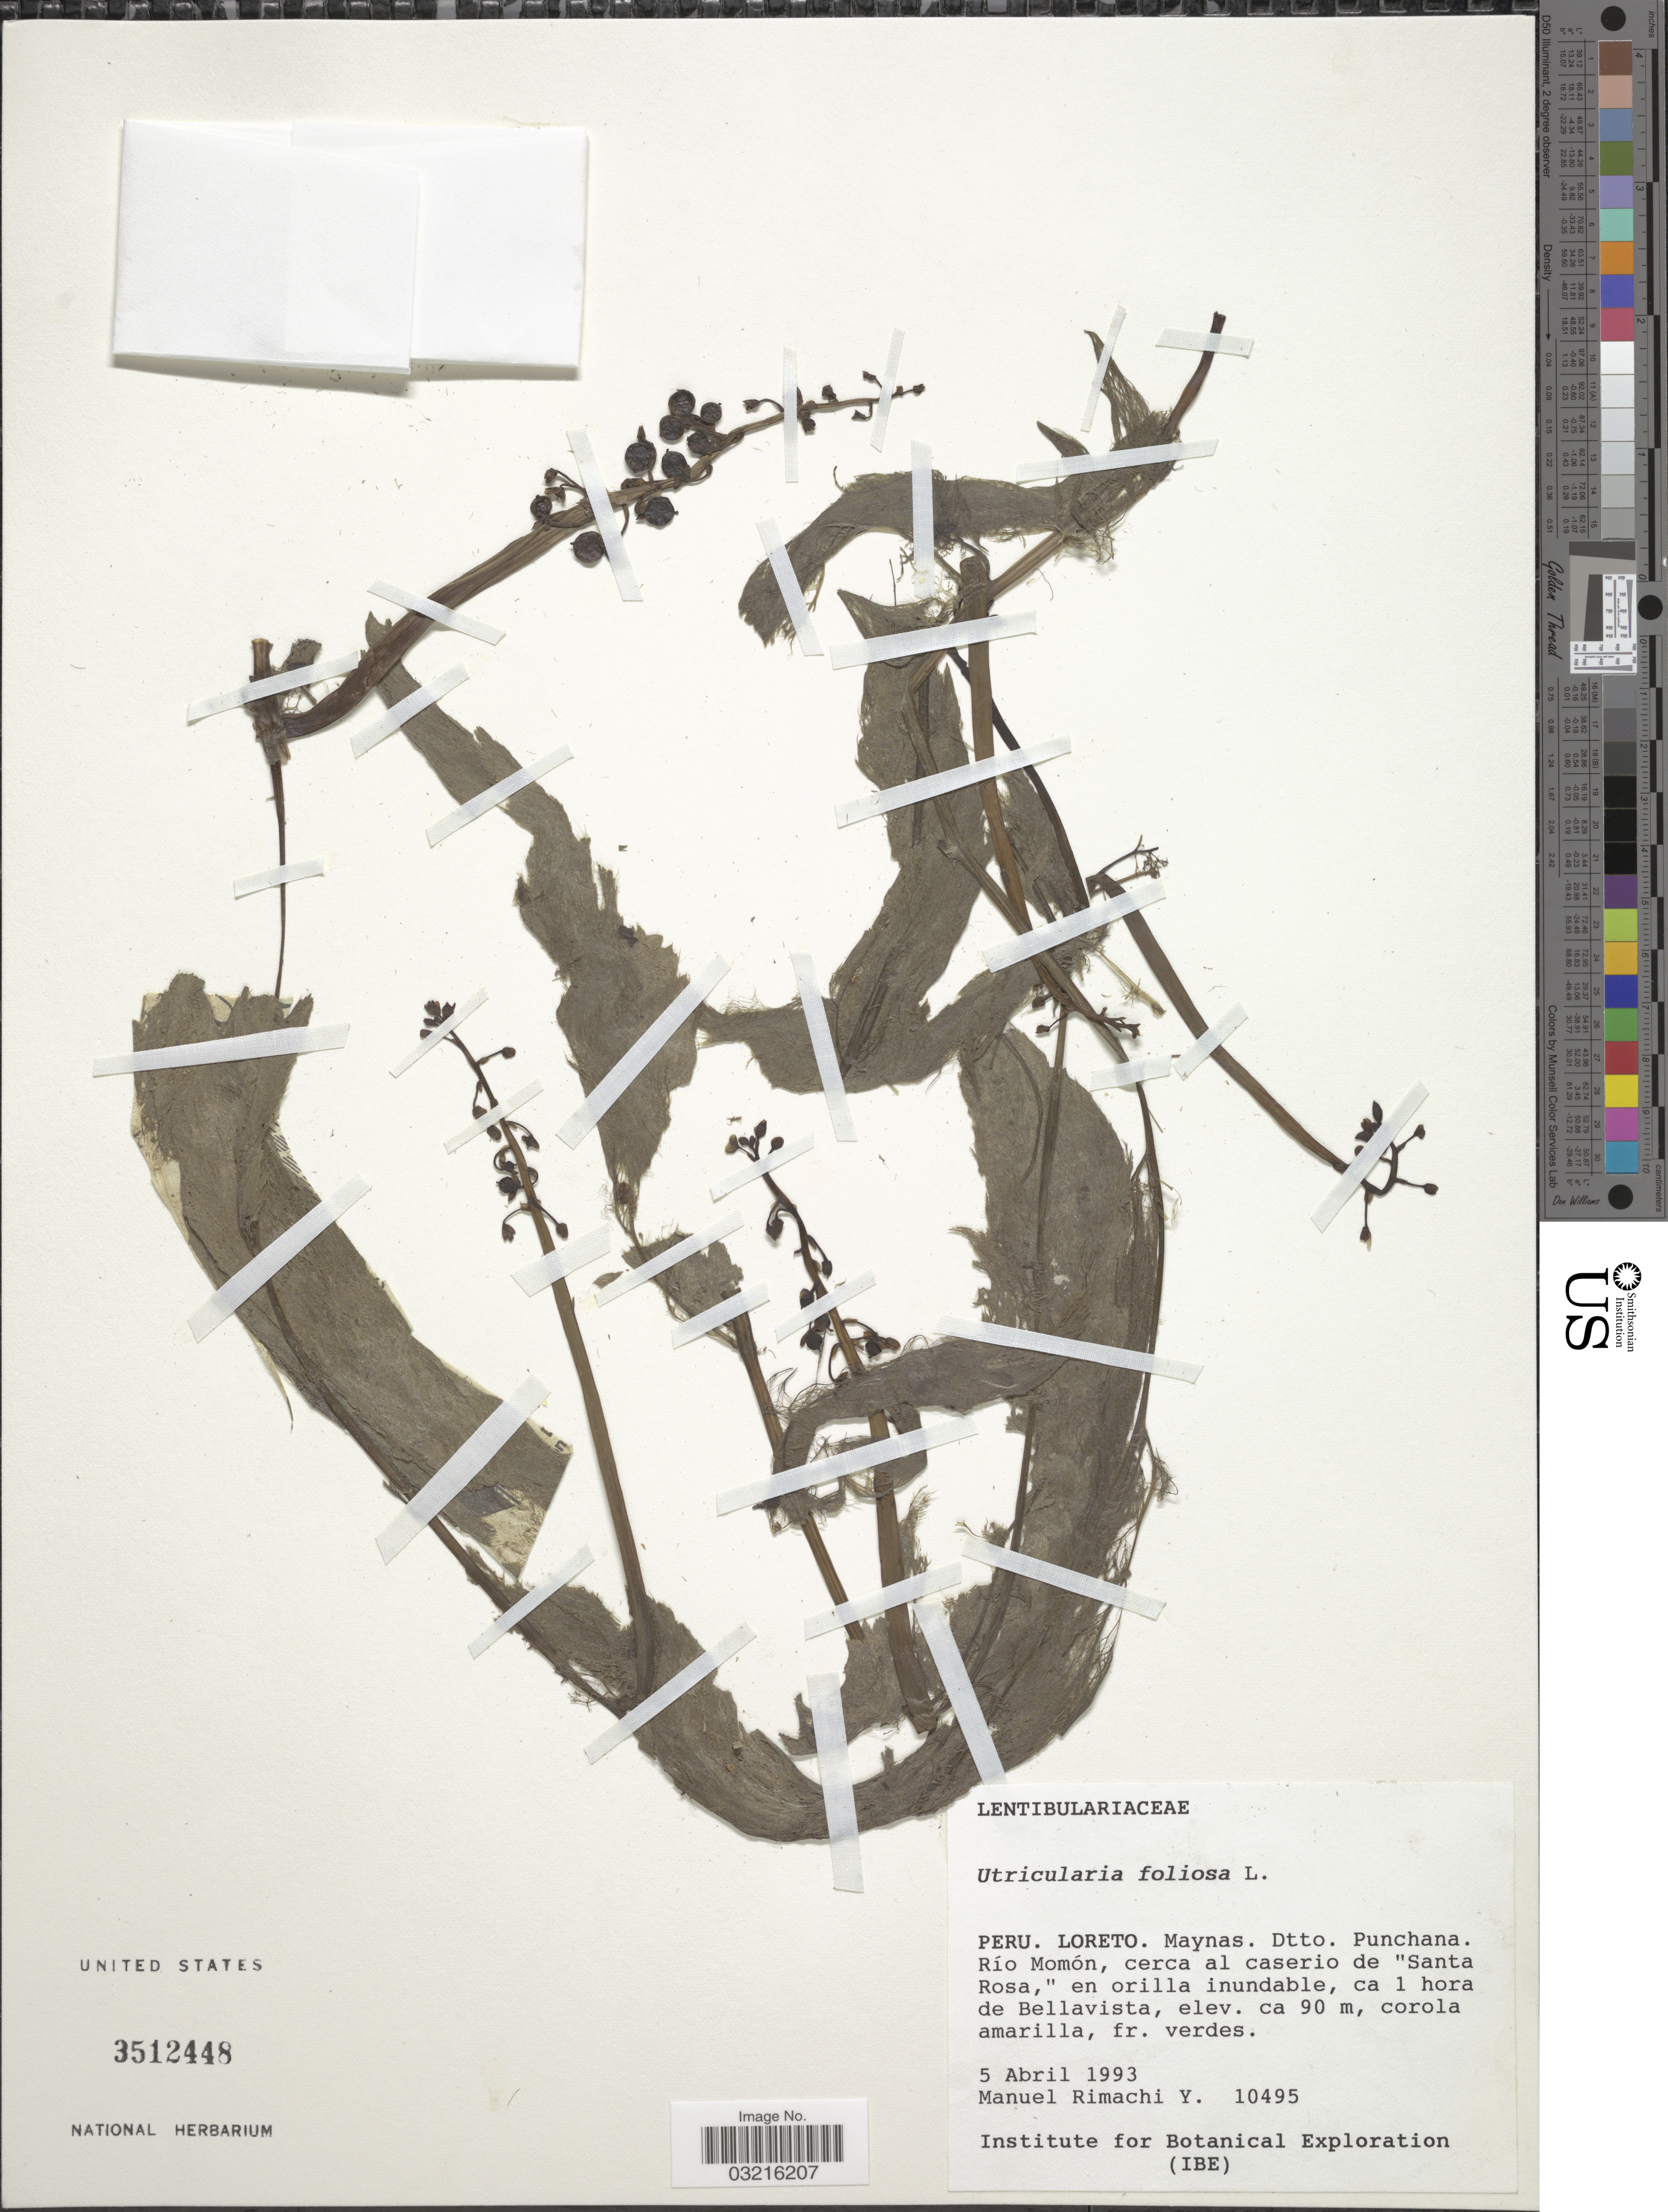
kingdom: Plantae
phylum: Tracheophyta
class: Magnoliopsida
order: Lamiales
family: Lentibulariaceae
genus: Utricularia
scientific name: Utricularia foliosa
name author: L.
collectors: M. Rimachi Y.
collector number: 10495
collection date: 1993-04-05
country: Peru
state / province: Loreto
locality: Maynas. Dtto. Punchana. Río Momón, cerca al caserio de "Santa Rosa," ca 1 hora de Bellavista.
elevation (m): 90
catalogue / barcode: US 3512448